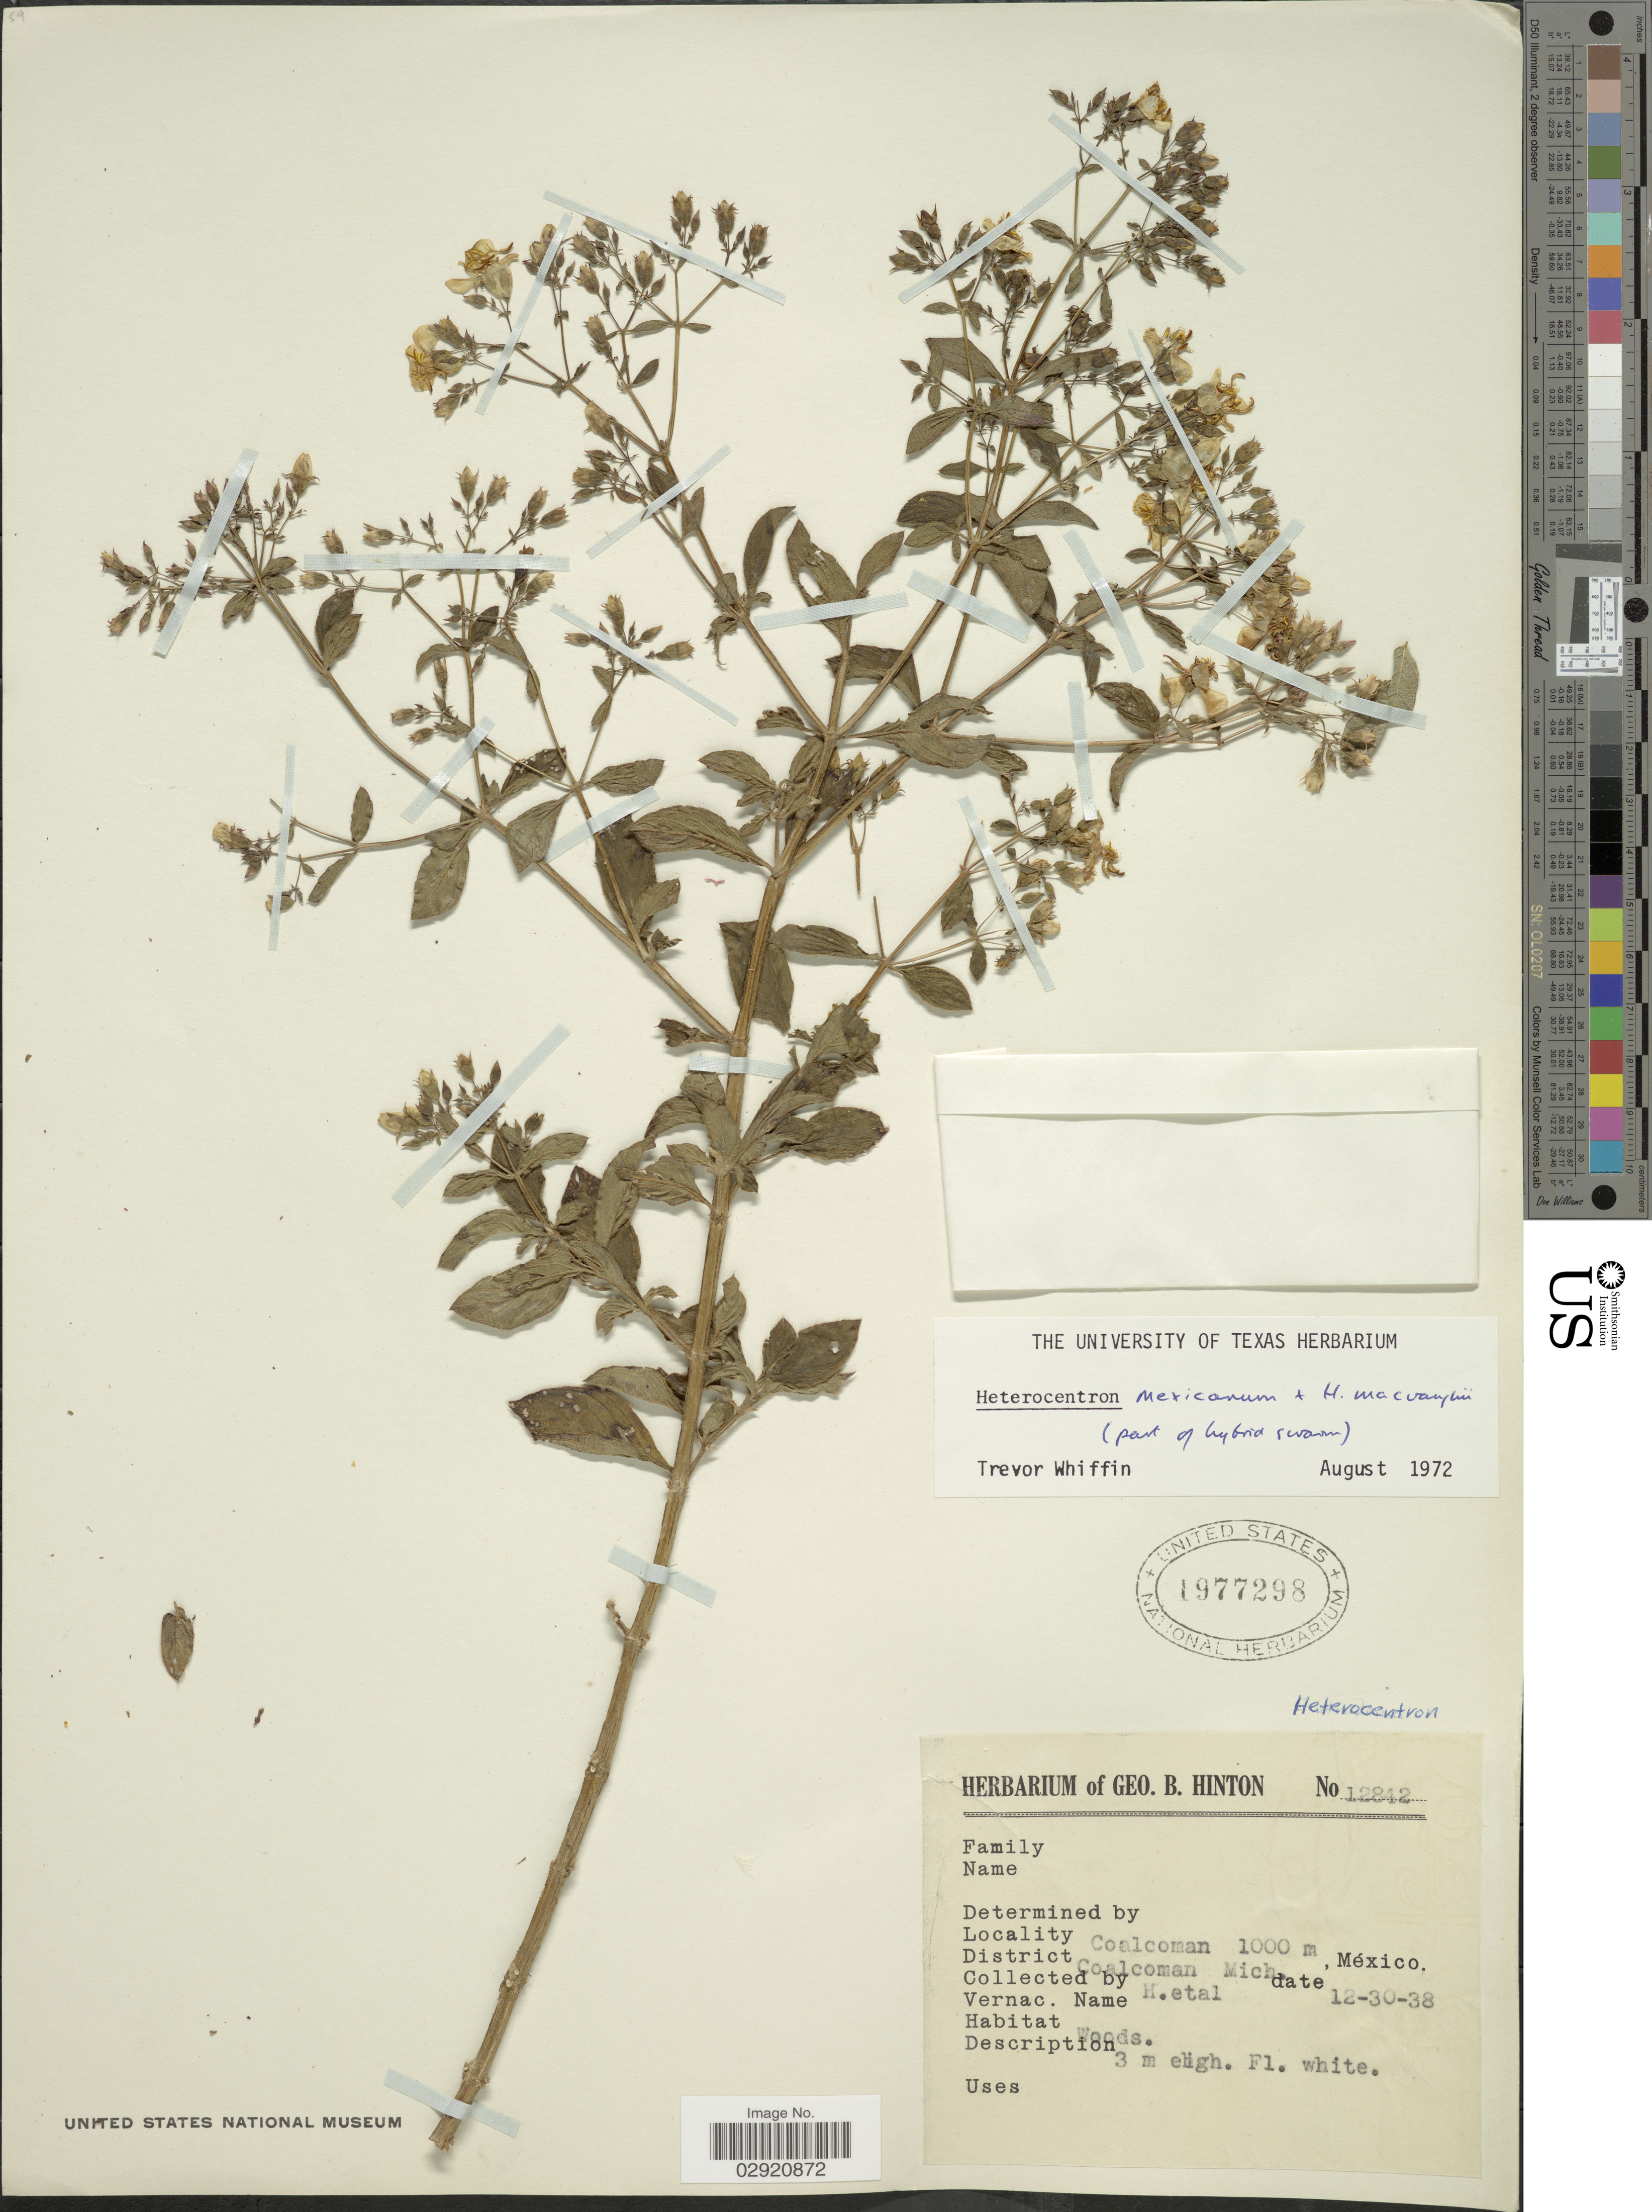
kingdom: Plantae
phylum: Tracheophyta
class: Magnoliopsida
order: Myrtales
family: Melastomataceae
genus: Heterocentron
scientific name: Heterocentron mexicanum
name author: Hook. & Arn.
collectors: G. B. Hinton & et al.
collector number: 12842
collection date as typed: Transcribed d/m/y: 30/12/38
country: Mexico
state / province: Michoacán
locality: Coalcoman. District Coalcoman Mich.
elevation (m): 1000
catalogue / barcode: US 1977298